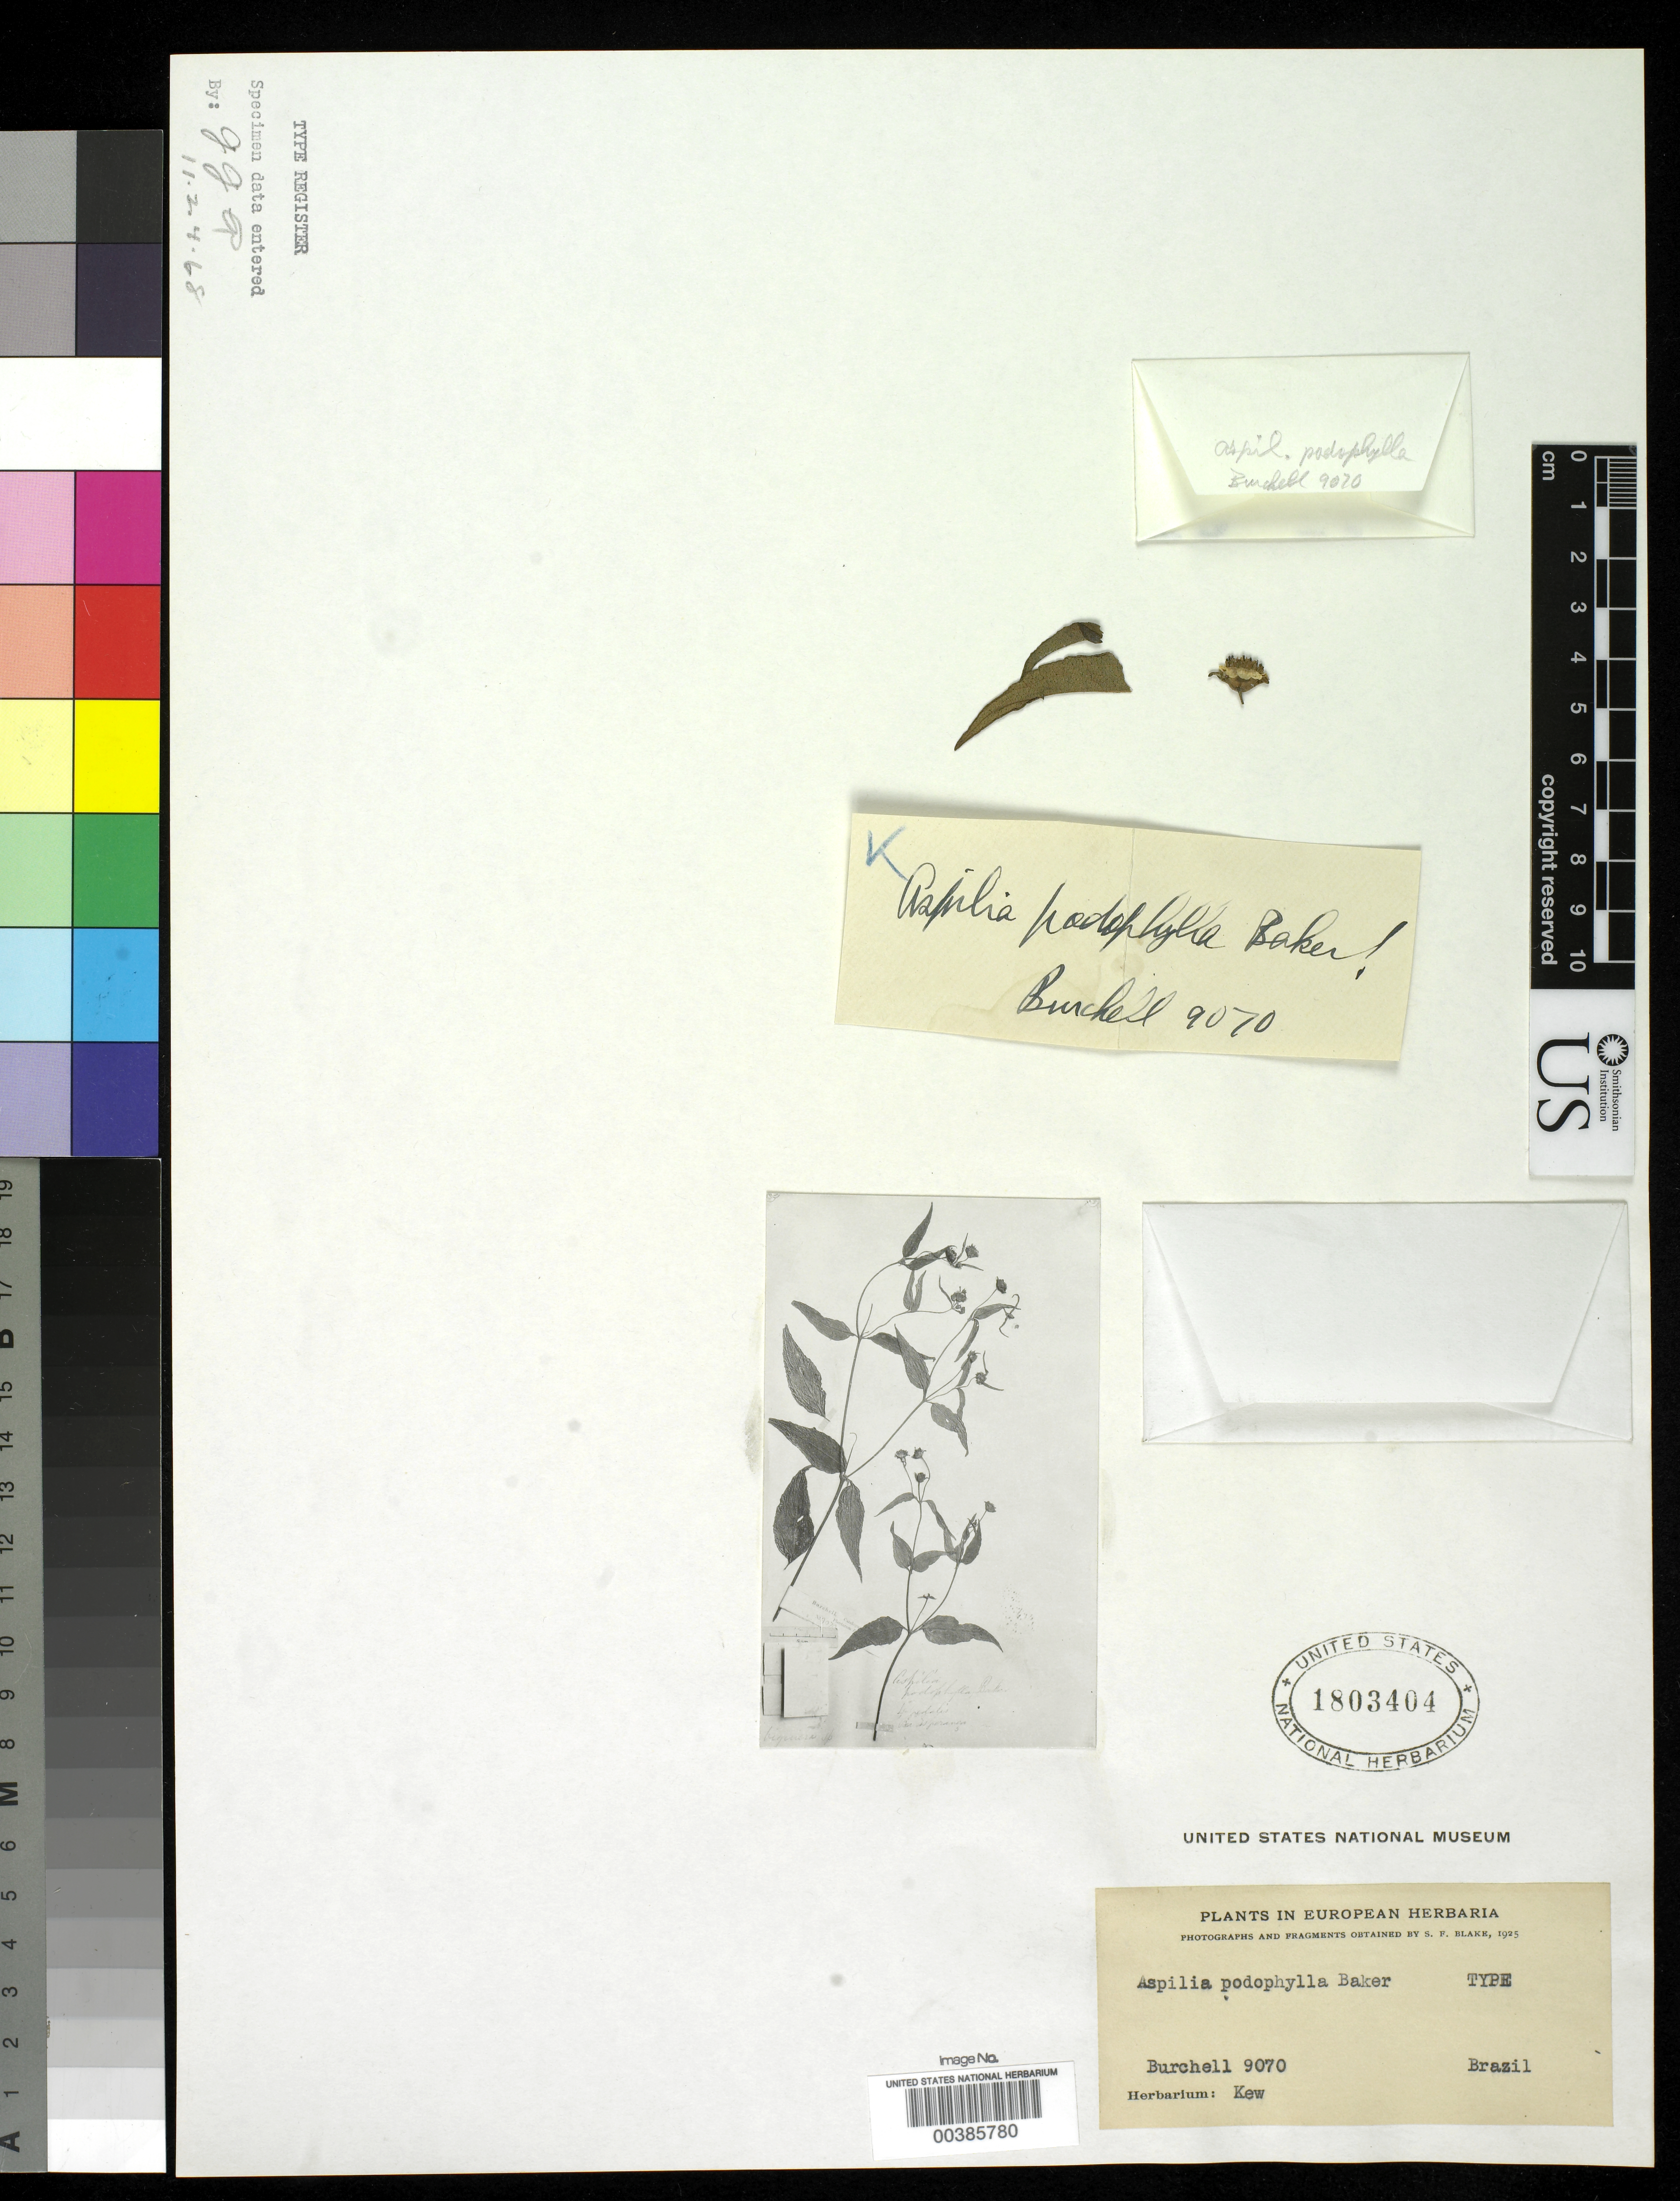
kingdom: Plantae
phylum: Tracheophyta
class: Magnoliopsida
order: Asterales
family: Asteraceae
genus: Aspilia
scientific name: Aspilia podophylla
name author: Baker in Mart.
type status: Type Fragment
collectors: W. J. Burchell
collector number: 9070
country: Brazil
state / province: Minas Gerais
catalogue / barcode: US 1803404